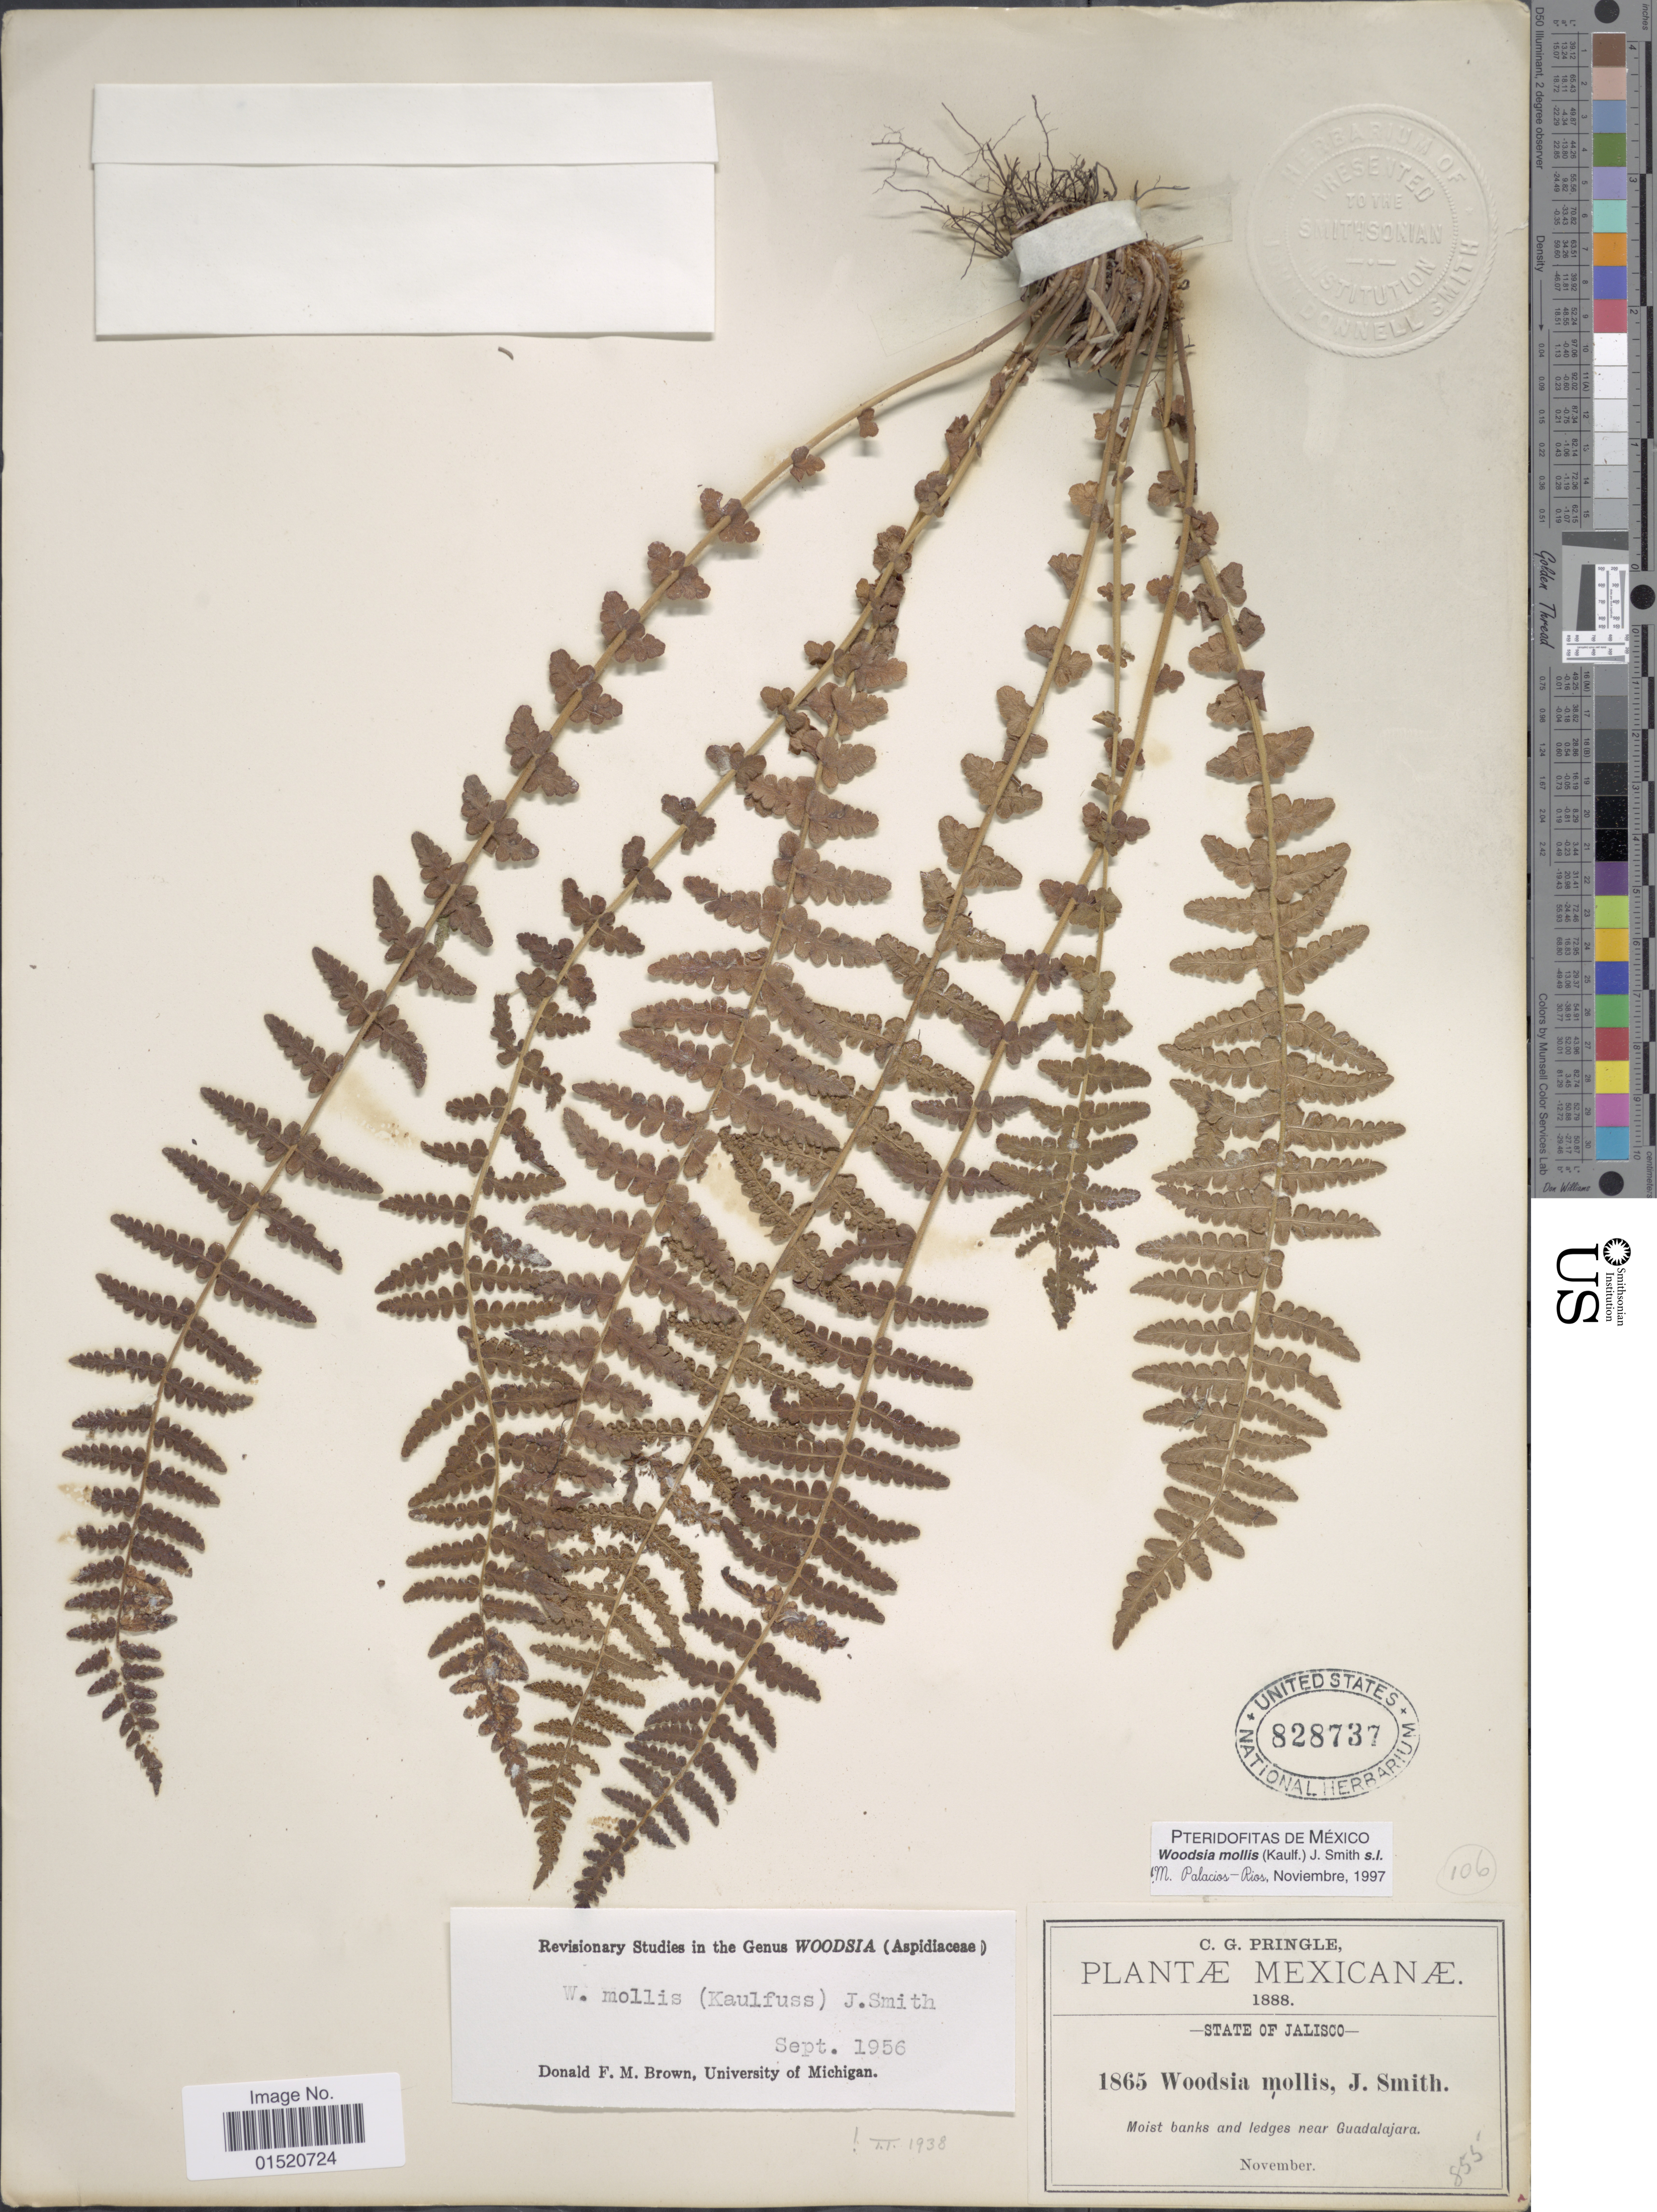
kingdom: Plantae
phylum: Tracheophyta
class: Polypodiopsida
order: Polypodiales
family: Woodsiaceae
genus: Woodsia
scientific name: Woodsia mollis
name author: (Kaulf.) J. Sm.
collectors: C. G. Pringle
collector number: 1865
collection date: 1888-11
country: Mexico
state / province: Jalisco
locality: Moist banks and ledges near Guadalajara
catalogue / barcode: US 828737